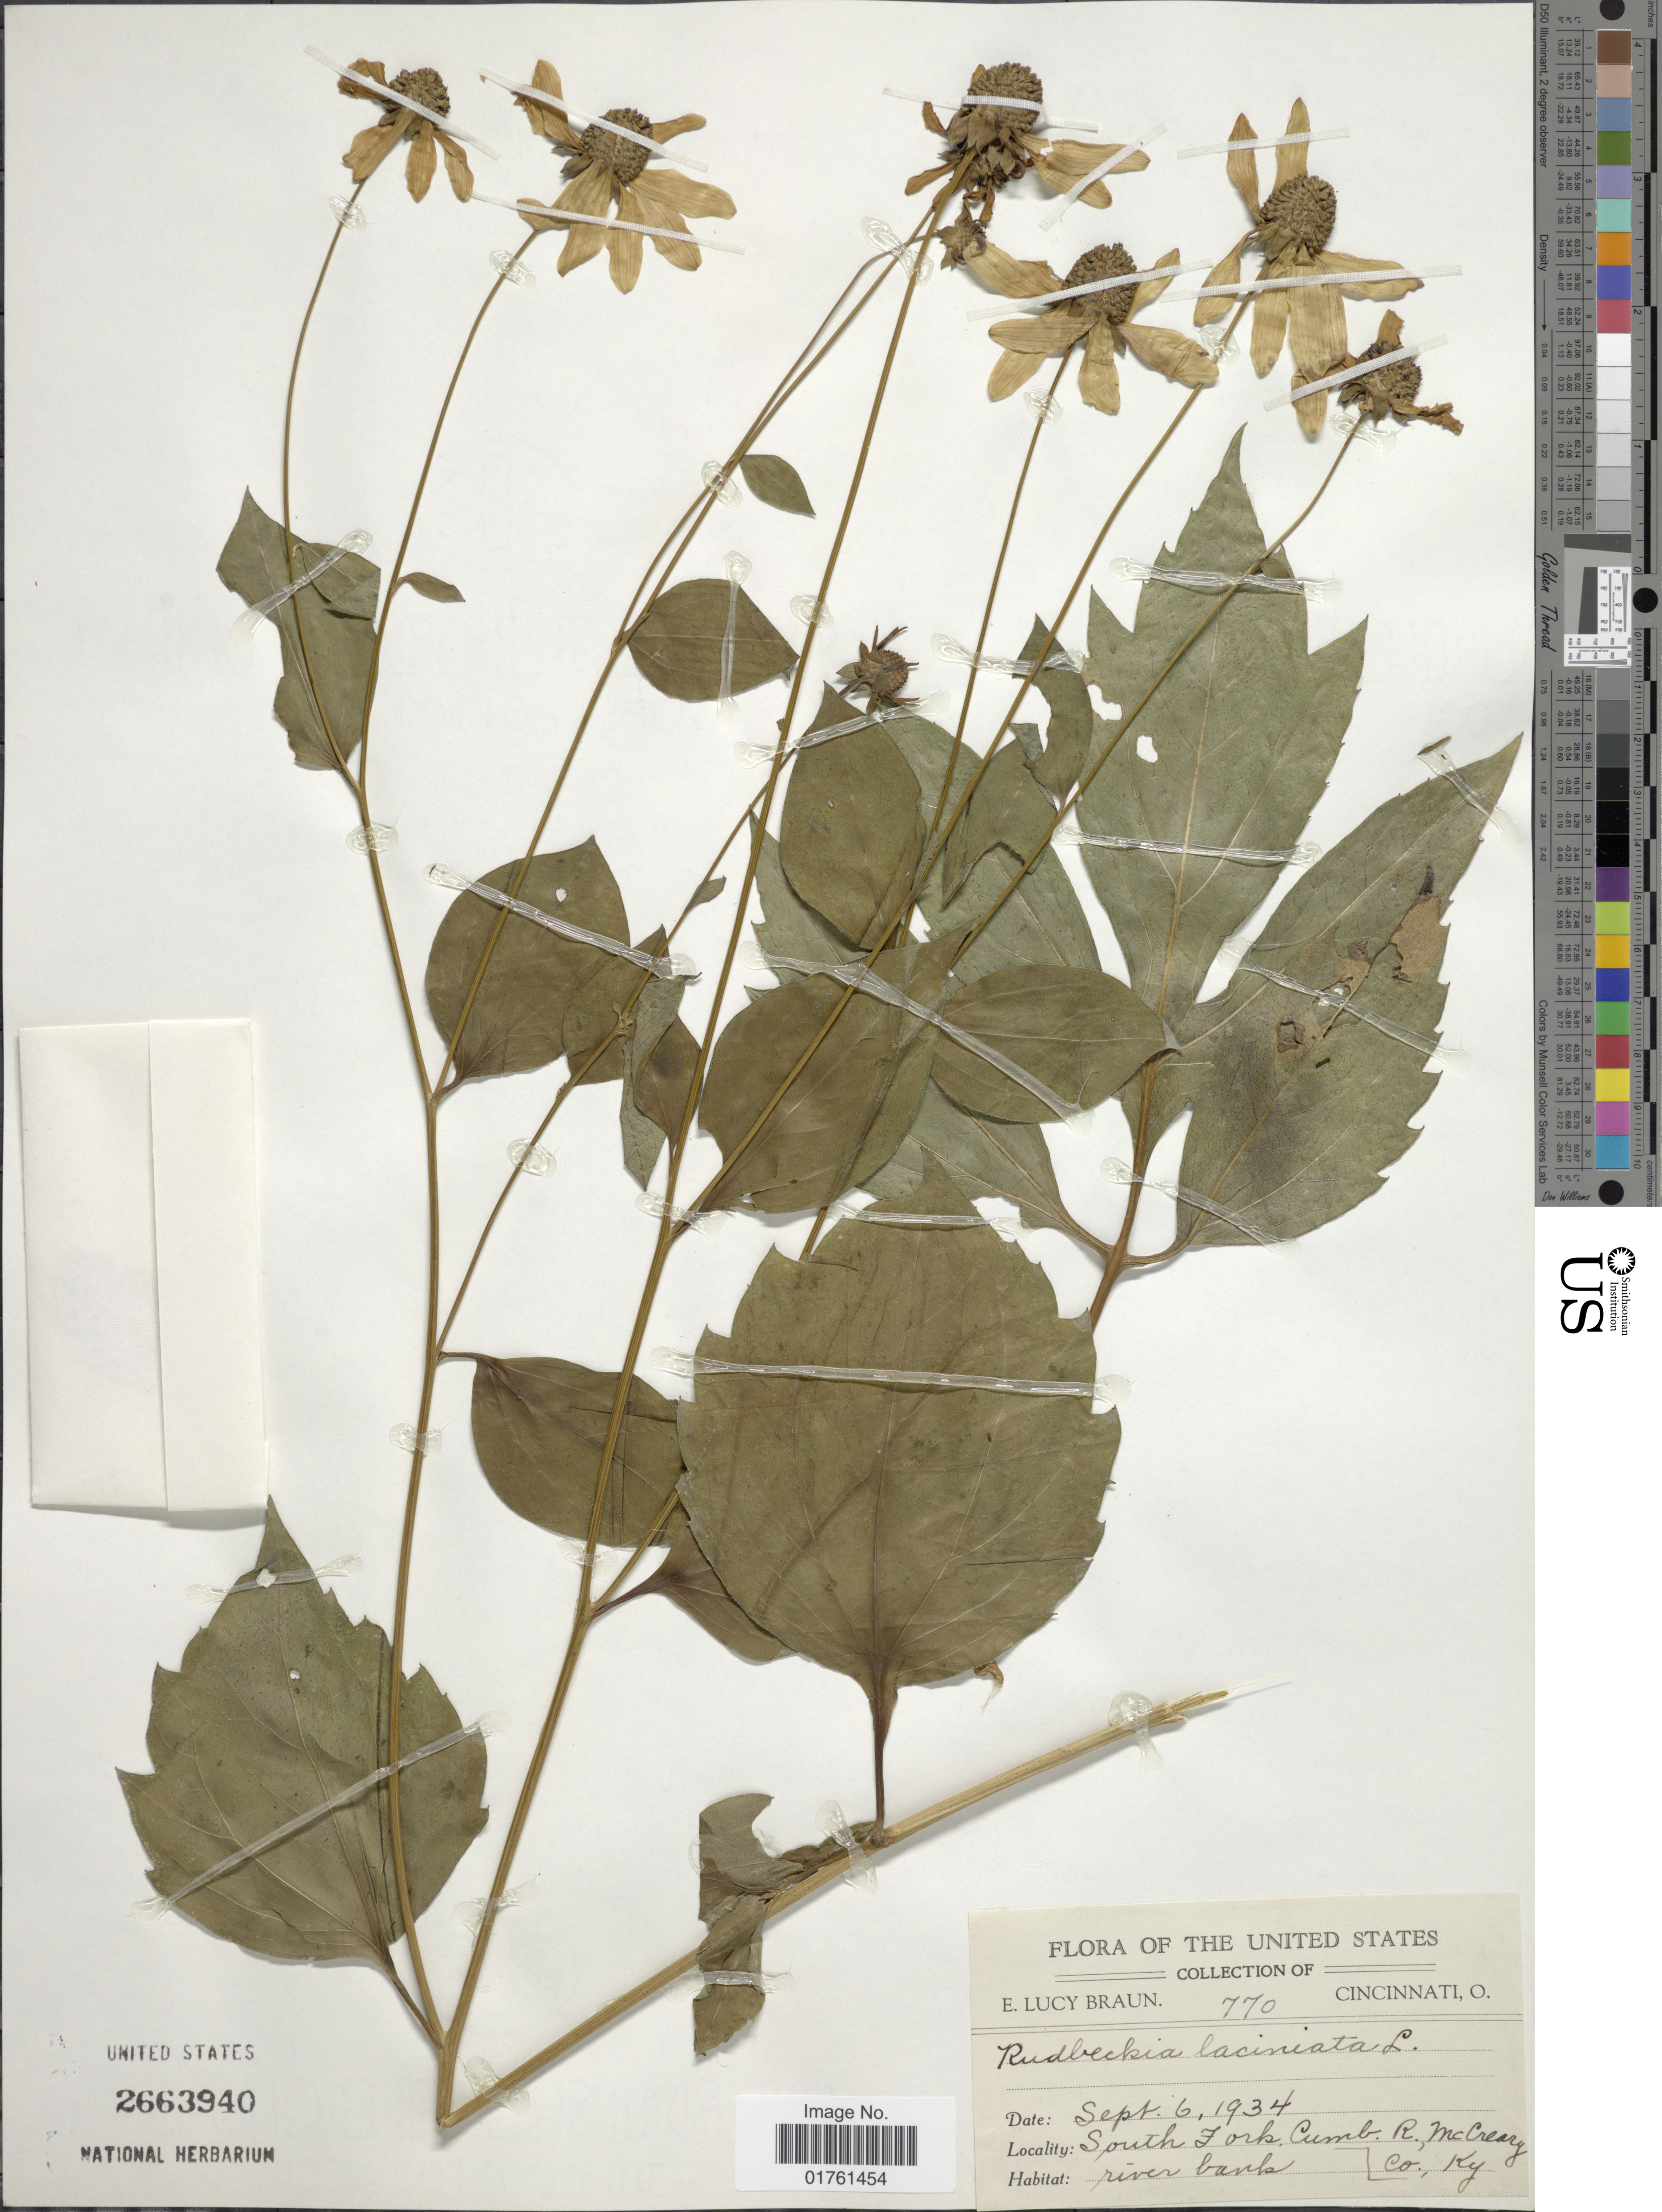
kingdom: Plantae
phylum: Tracheophyta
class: Magnoliopsida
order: Asterales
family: Asteraceae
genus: Rudbeckia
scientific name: Rudbeckia laciniata var. laciniata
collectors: E. L. Braun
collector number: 770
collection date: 1934-09-06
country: United States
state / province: Kentucky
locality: South Fork, Cumb R., McCreary Co., Ky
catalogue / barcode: US 2663940